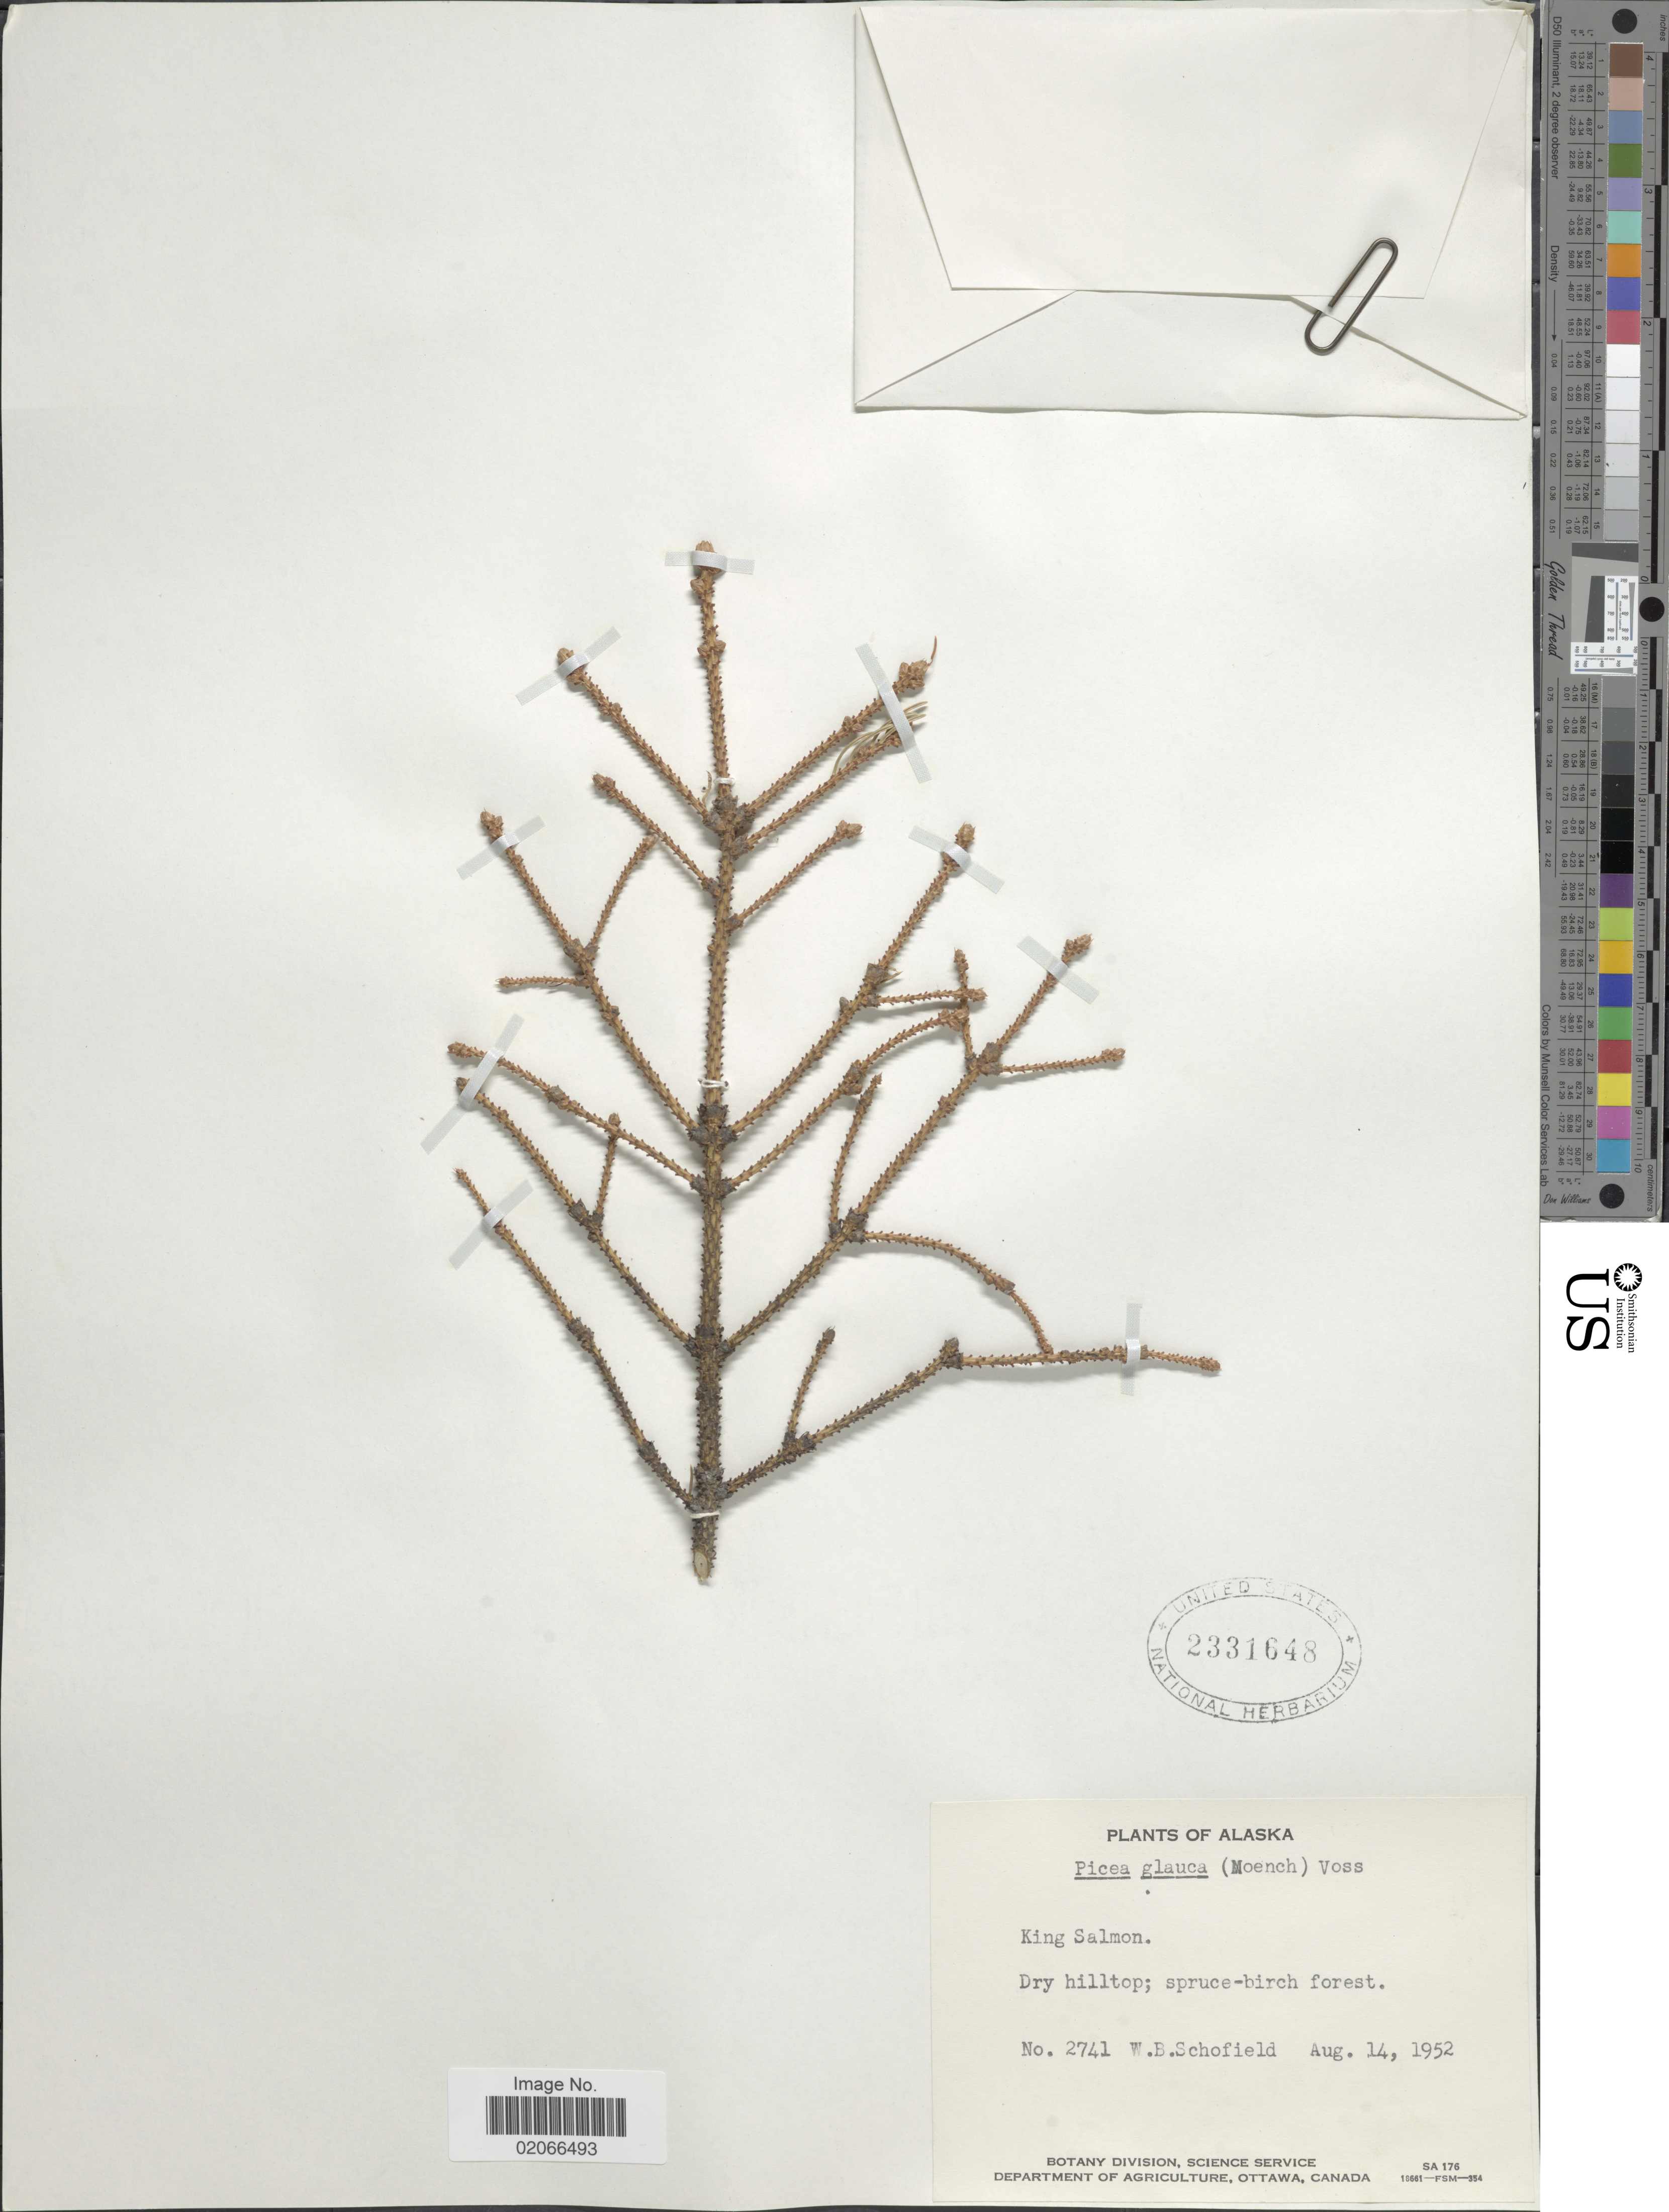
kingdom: Plantae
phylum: Tracheophyta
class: Pinopsida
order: Pinales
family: Pinaceae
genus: Picea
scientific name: Picea glauca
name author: (Moench) Voss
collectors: W. Schofield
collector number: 2741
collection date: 1952-08-14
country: United States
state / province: Alaska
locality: King Salmon, dry hilltop; spruce-birch forest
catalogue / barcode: US 2331648